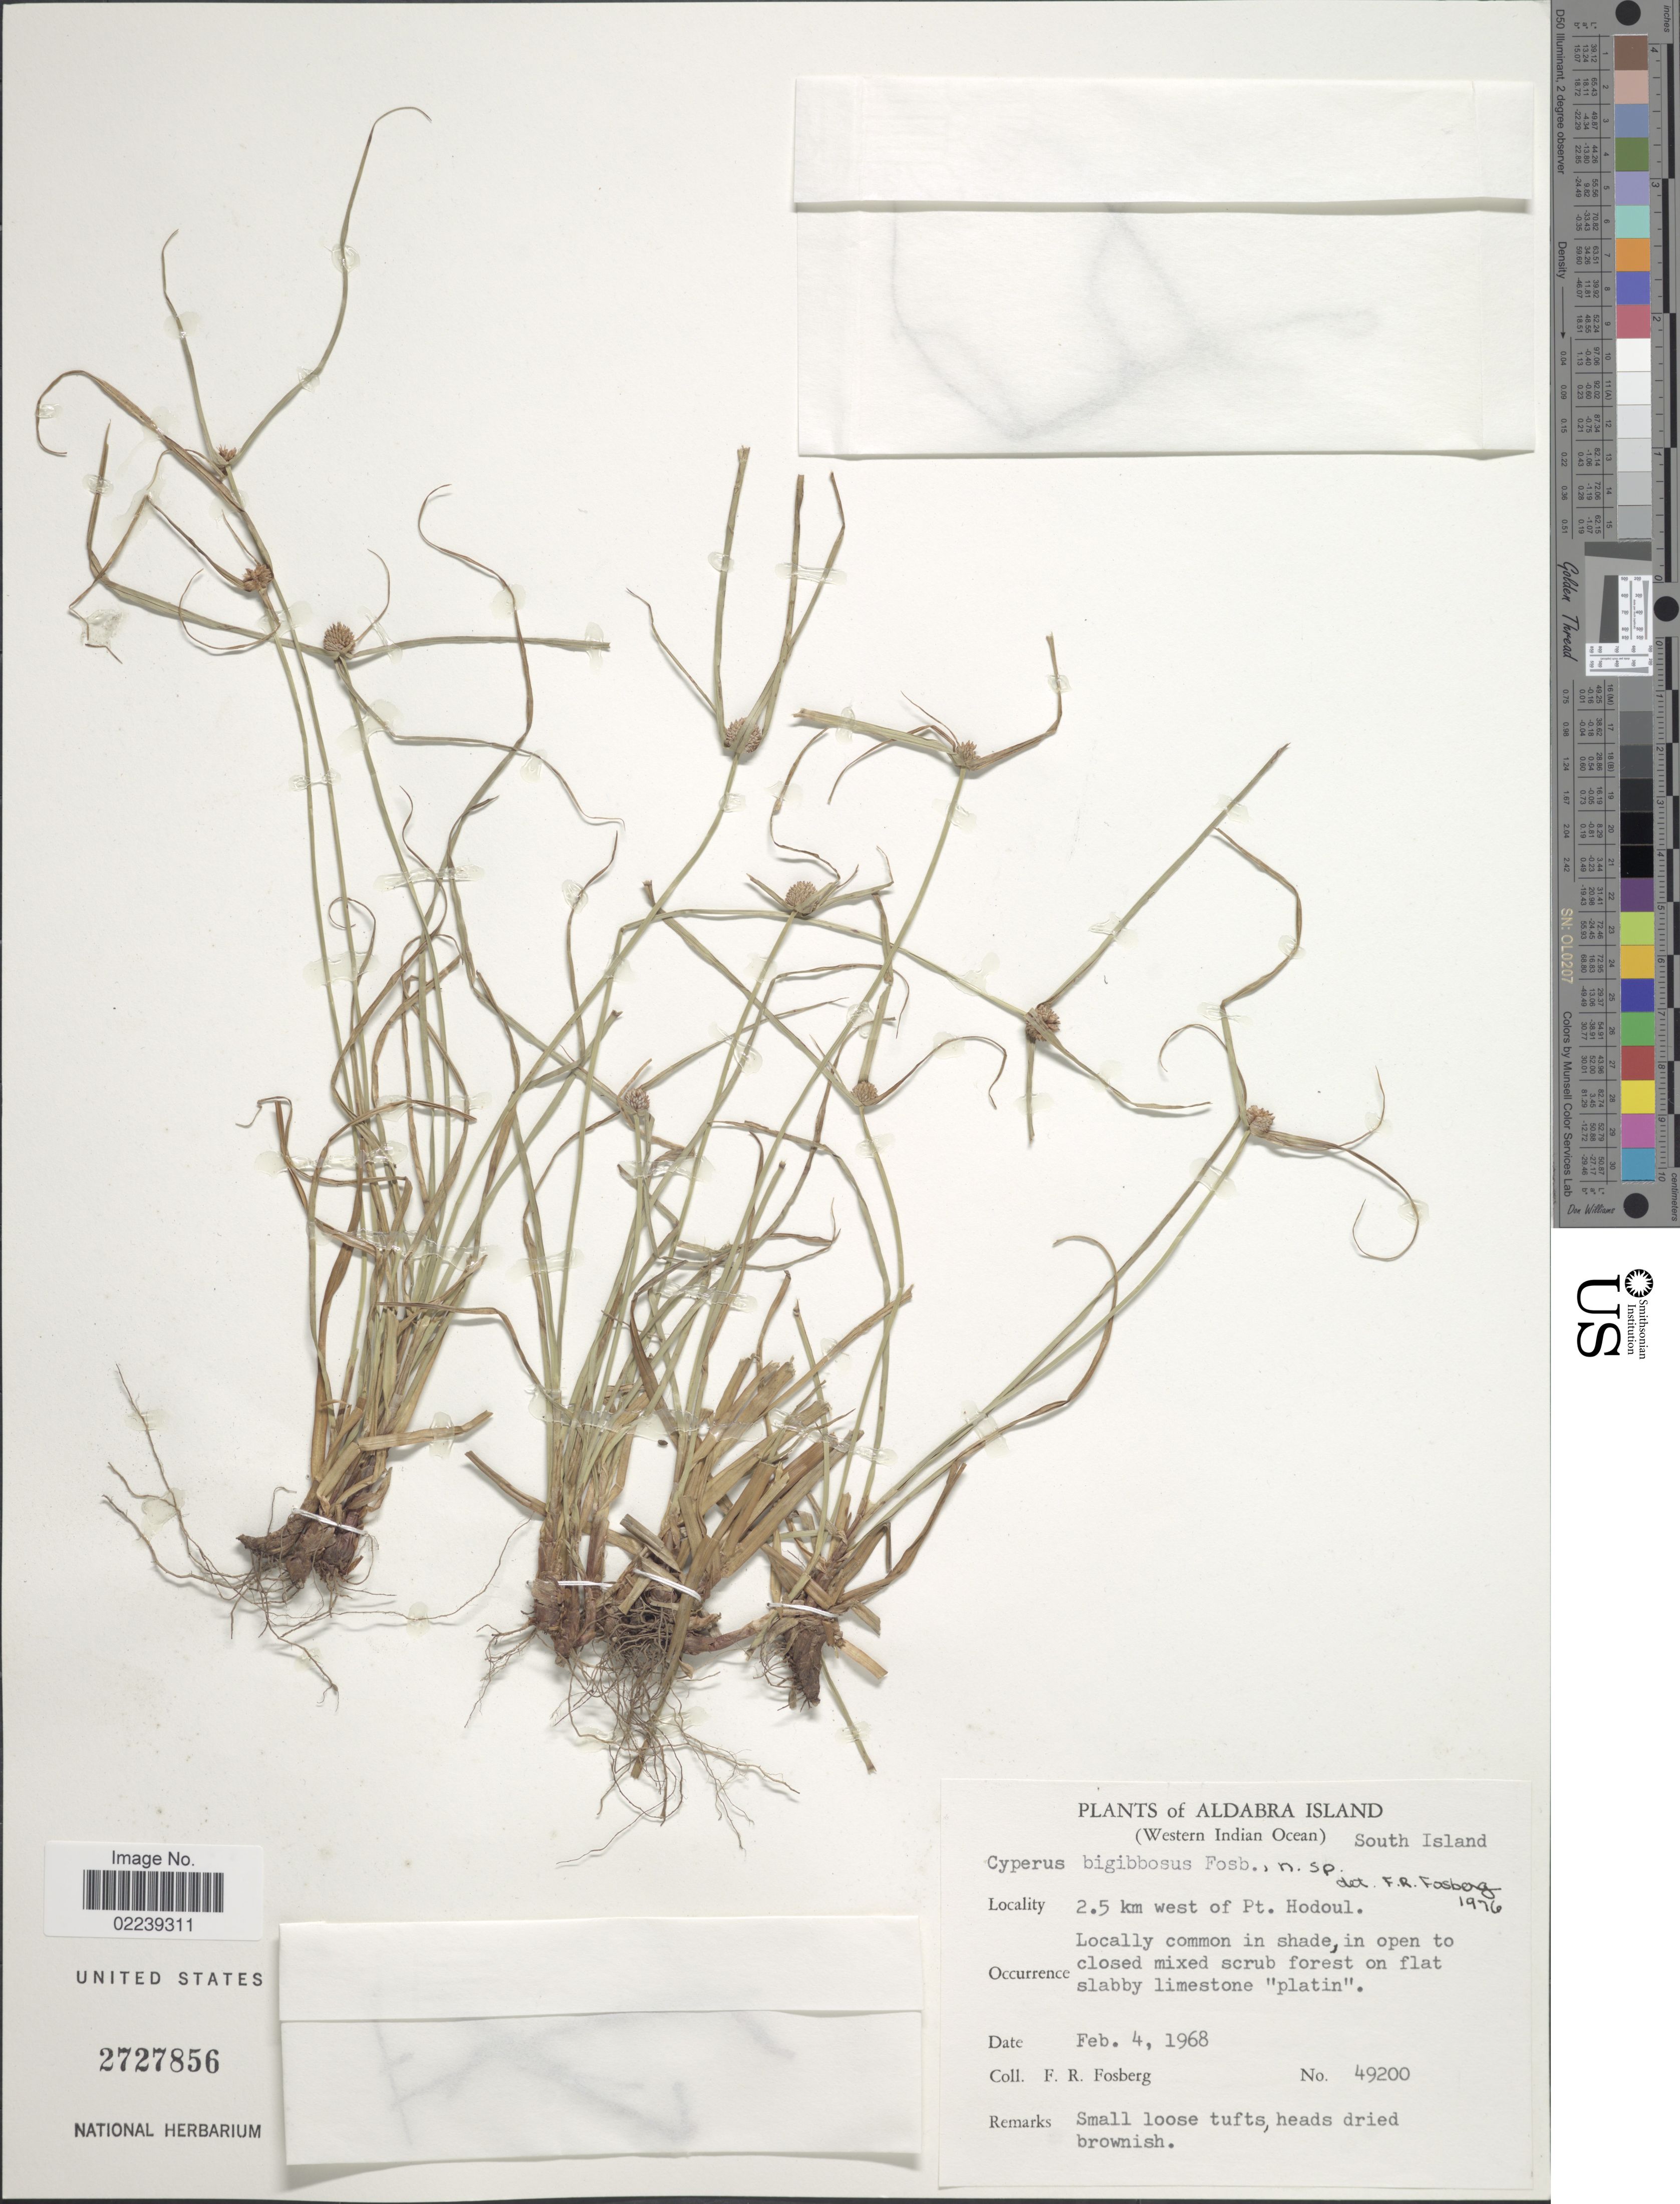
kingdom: Plantae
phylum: Tracheophyta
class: Liliopsida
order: Poales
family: Cyperaceae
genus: Cyperus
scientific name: Cyperus bigibbosa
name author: Fosberg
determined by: Strong, M. T., (US), Smithsonian Institution - National Museum of Natural History (UNITED STATES)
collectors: F. R. Fosberg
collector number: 49200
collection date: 1968-02-04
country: Seychelles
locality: Aldabra Island (Western Indian Ocean) South Island, 2.5 km west of Pt Hodoul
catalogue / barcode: US 2727856